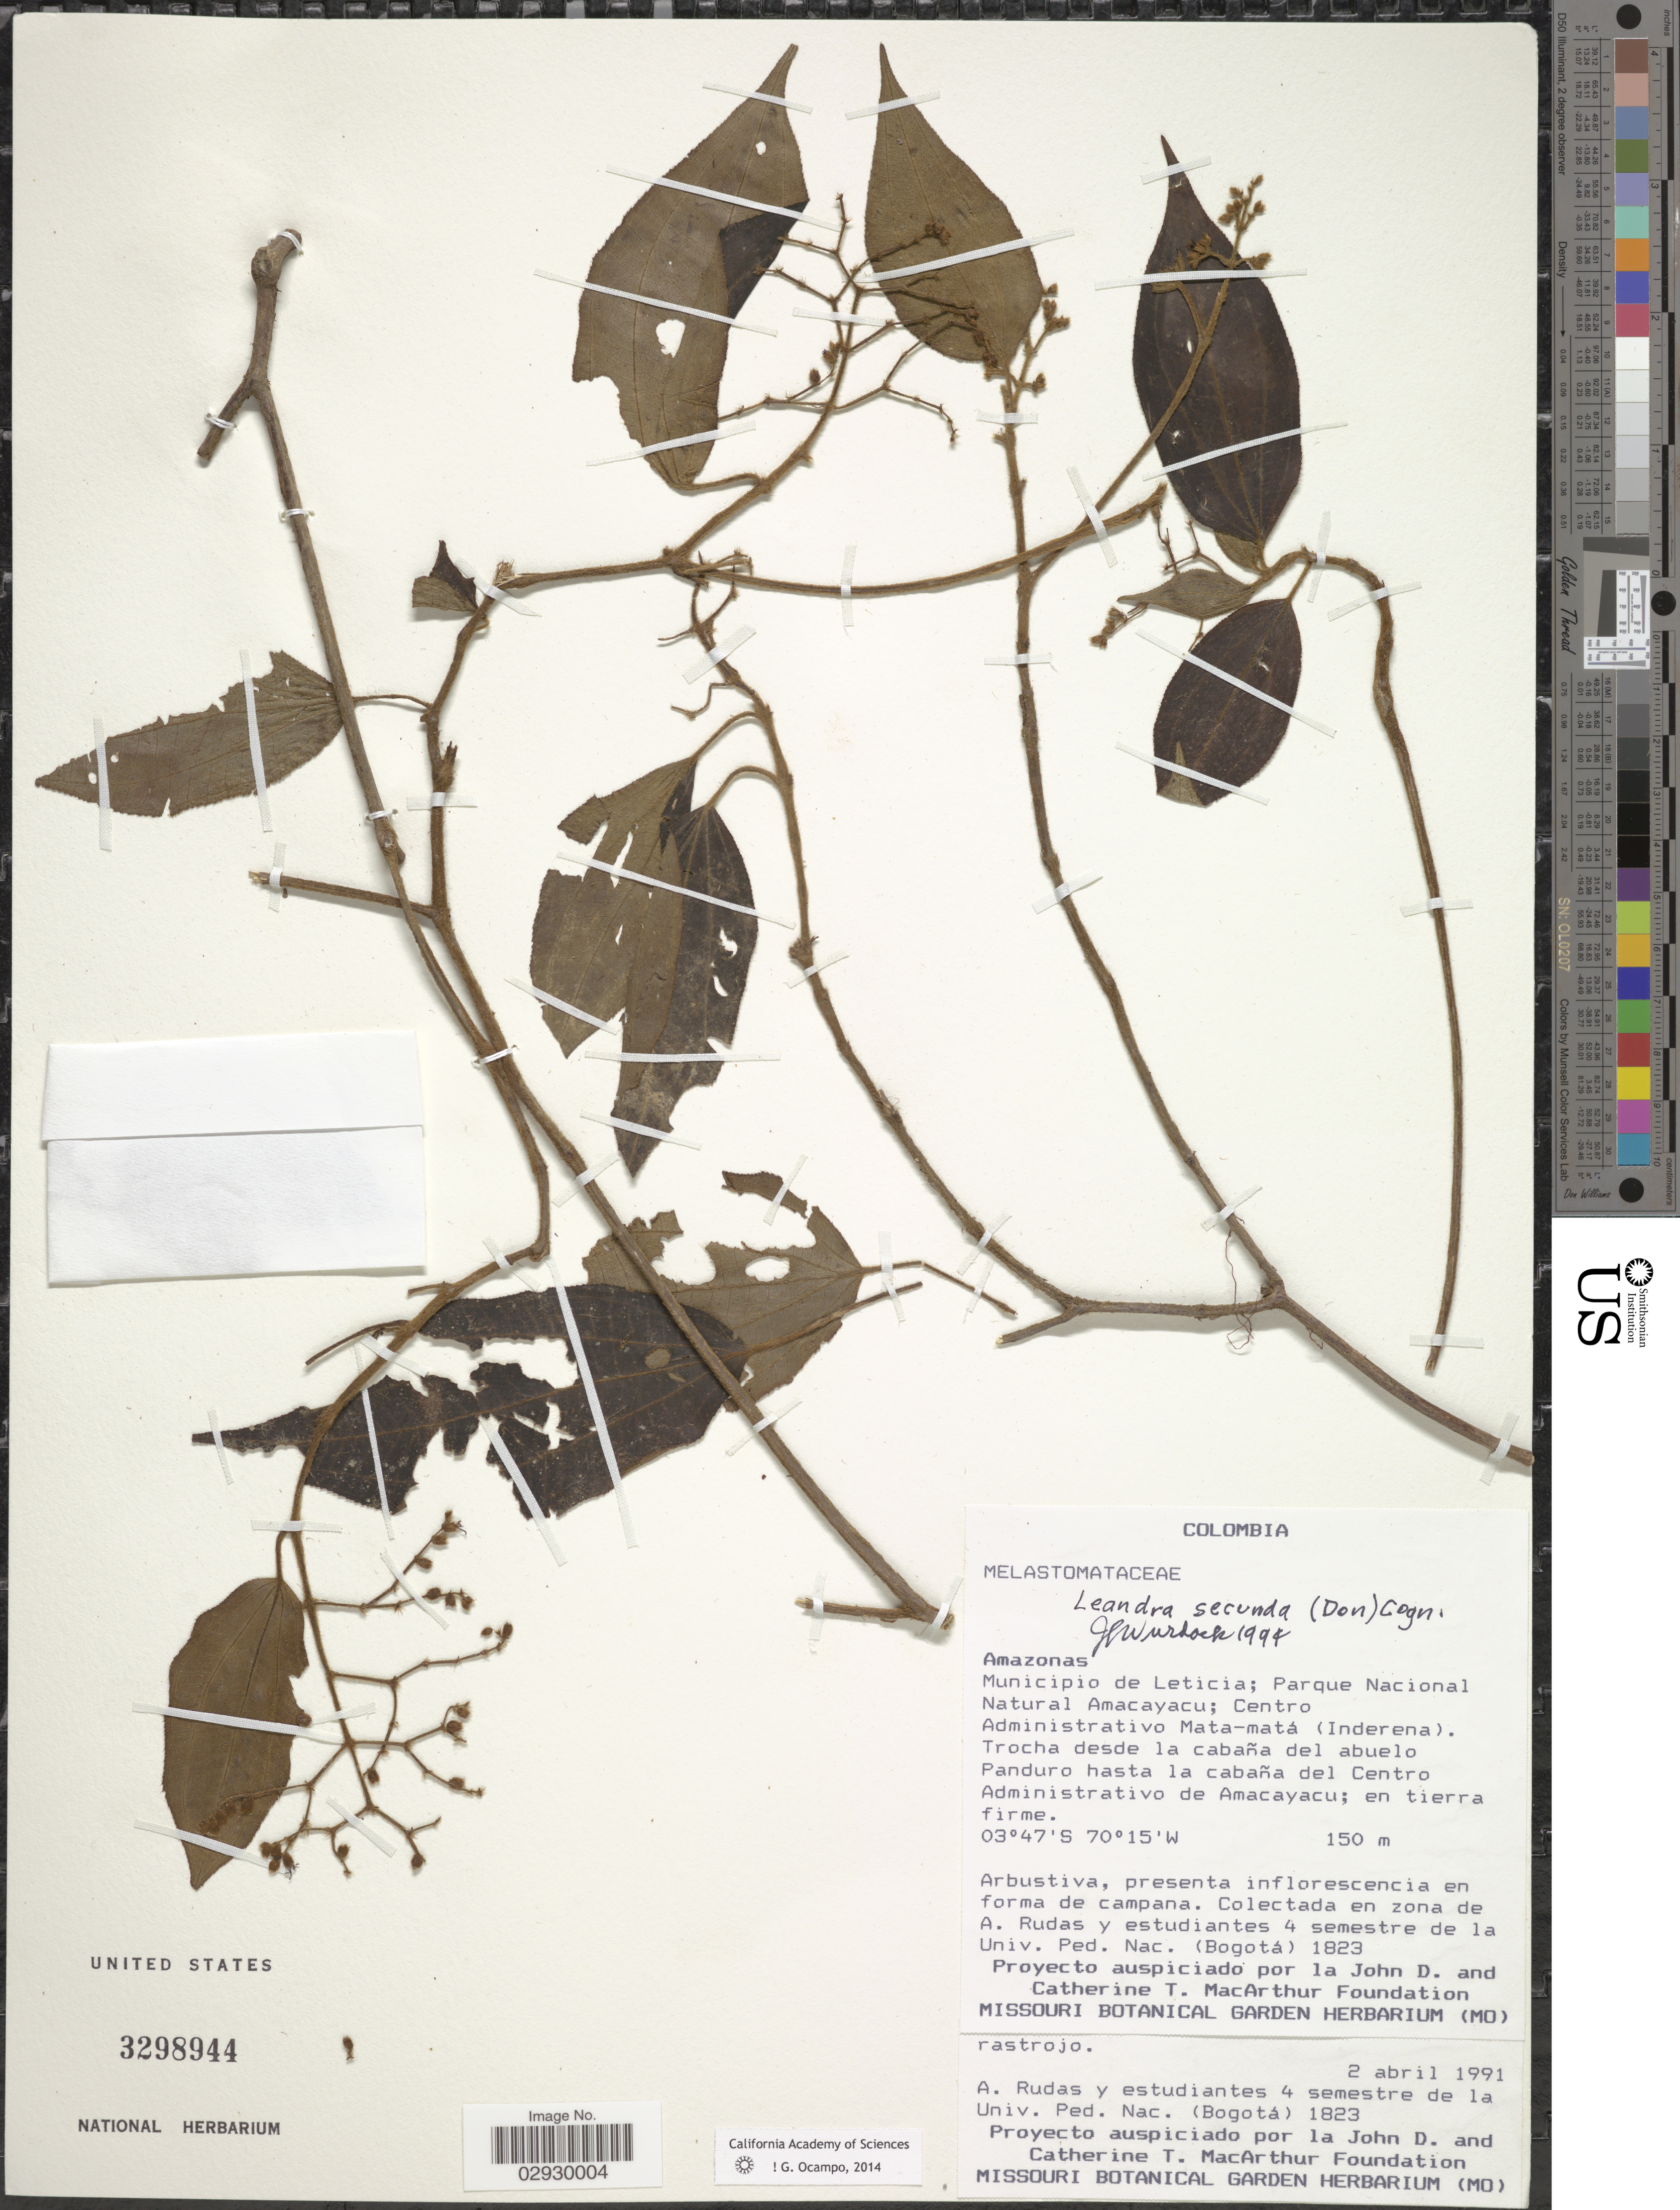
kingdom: Plantae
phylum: Tracheophyta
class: Magnoliopsida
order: Myrtales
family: Melastomataceae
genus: Leandra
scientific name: Leandra secunda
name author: (D. Don) Cogn.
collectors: A. Rudas & et al.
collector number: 1823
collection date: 1991-04-02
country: Colombia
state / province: Amazônas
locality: Municipio de Leticia; Parque Nacional Natural Amacaycu; Centro Administrativo Mata-matá (Inderena). Trocha desde la cabaña del abuelo Panduro hasta la cabaña del Centro Administrativo de Amacayacu.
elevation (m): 150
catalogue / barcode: US 3298944